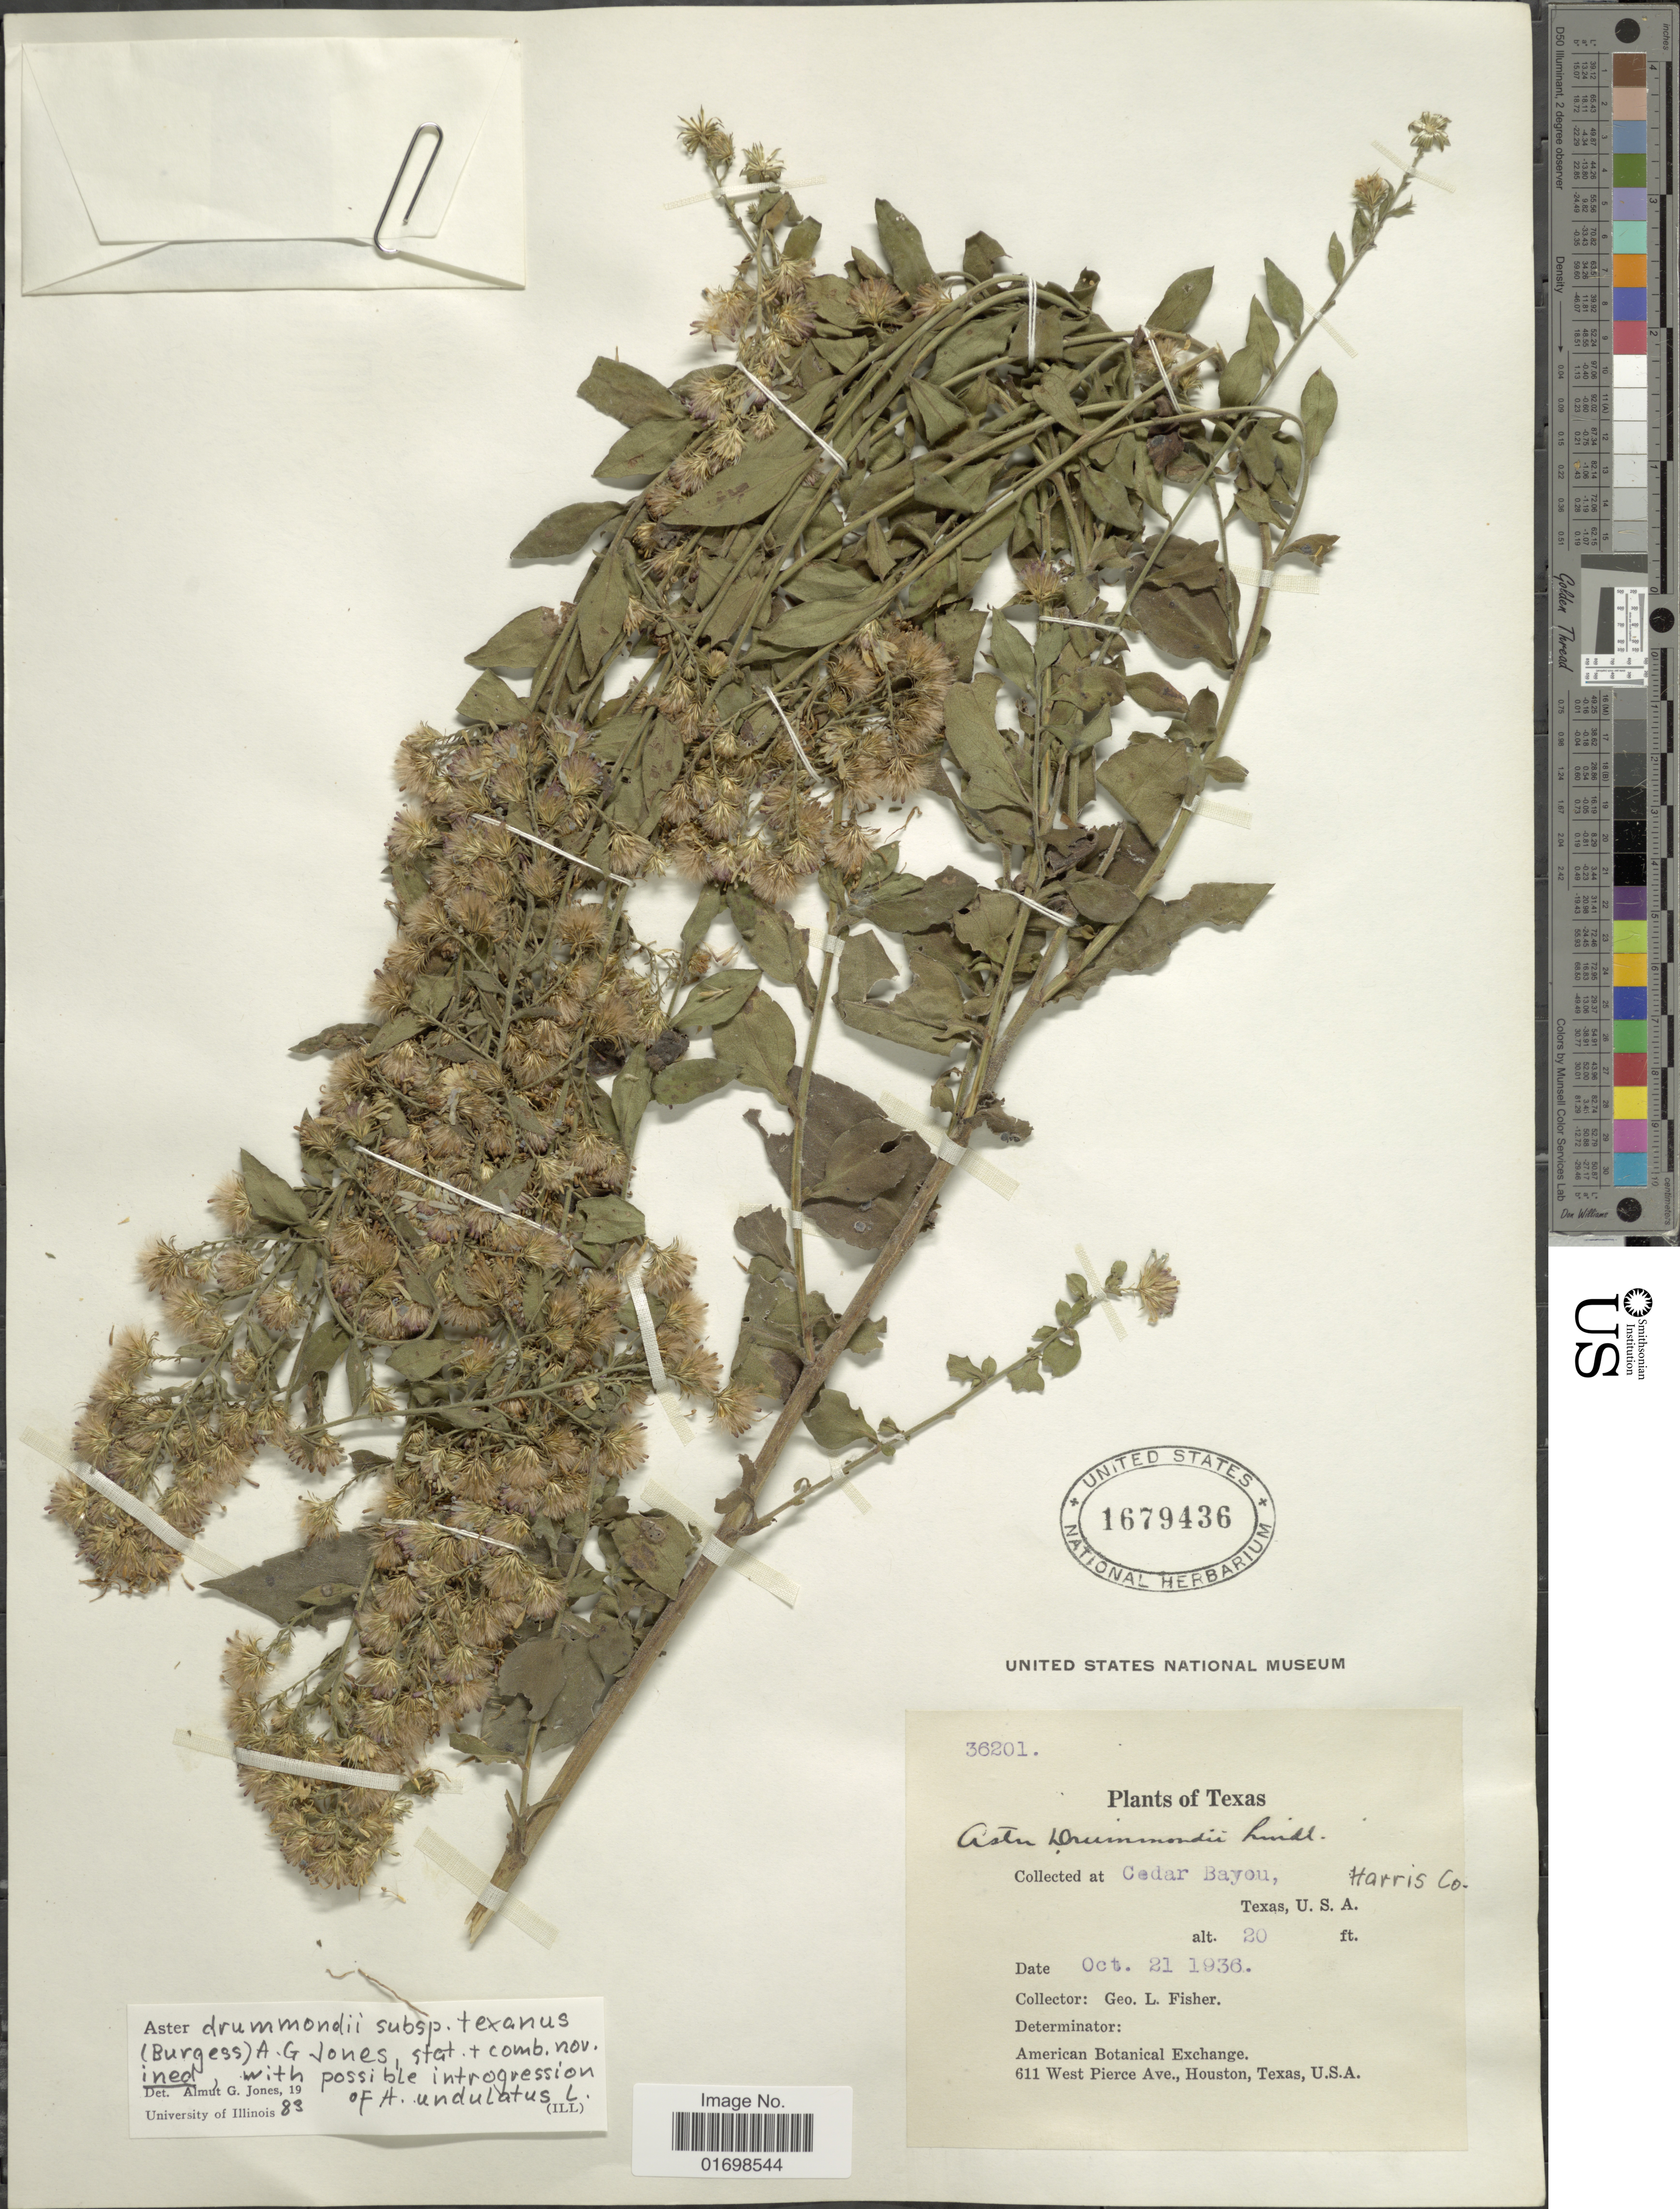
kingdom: Plantae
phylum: Tracheophyta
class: Magnoliopsida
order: Asterales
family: Asteraceae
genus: Symphyotrichum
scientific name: Symphyotrichum drummondii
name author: (Lindl.) G.L. Nesom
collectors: G. L. Fisher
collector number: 36201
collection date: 1936-10-21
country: United States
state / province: Texas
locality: Cedar Bayon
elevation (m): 6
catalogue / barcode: US 1679436